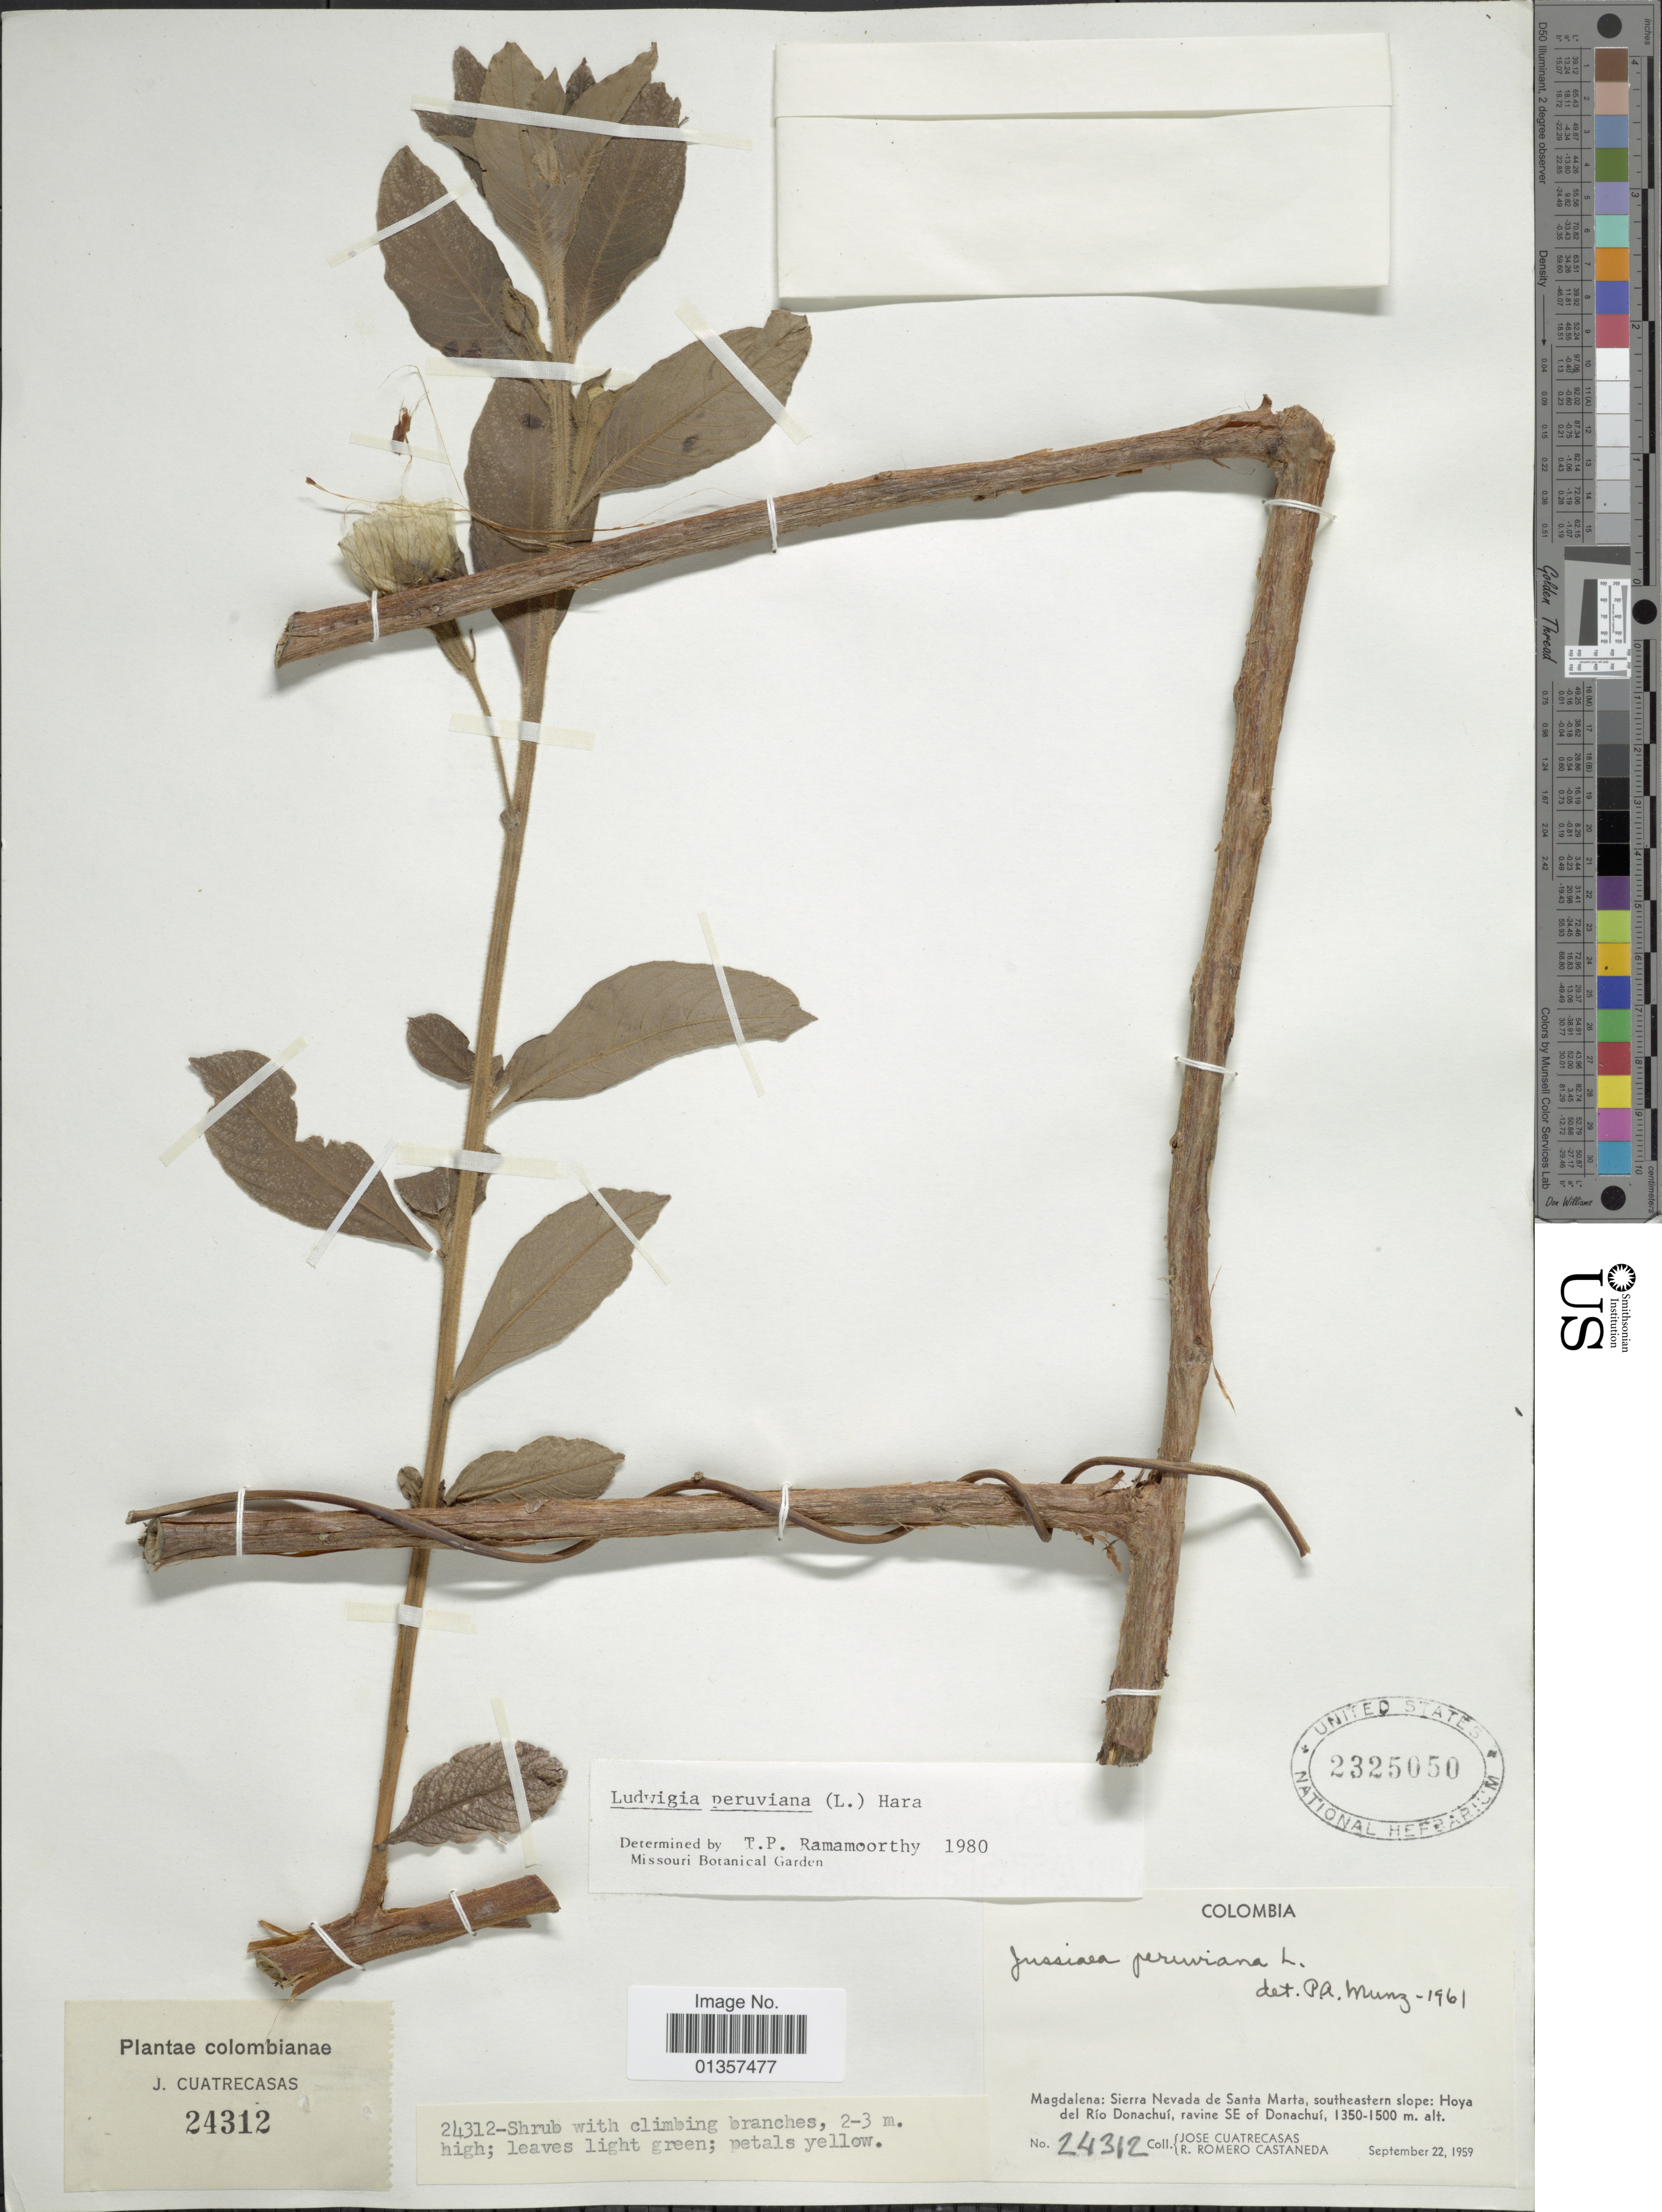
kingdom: Plantae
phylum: Tracheophyta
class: Magnoliopsida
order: Myrtales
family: Onagraceae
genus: Ludwigia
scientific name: Ludwigia peruviana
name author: (L.) H. Hara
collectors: J. Cuatrecasas & R. Romero Castañeda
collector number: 24312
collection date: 1959-09-22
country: Colombia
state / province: Magdalena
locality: Sierra Nevada de Santa Marta, southeastern slope: Hoya del Río Donachuí, ravine SE of Donachuí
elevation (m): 1350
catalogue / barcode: US 2325050